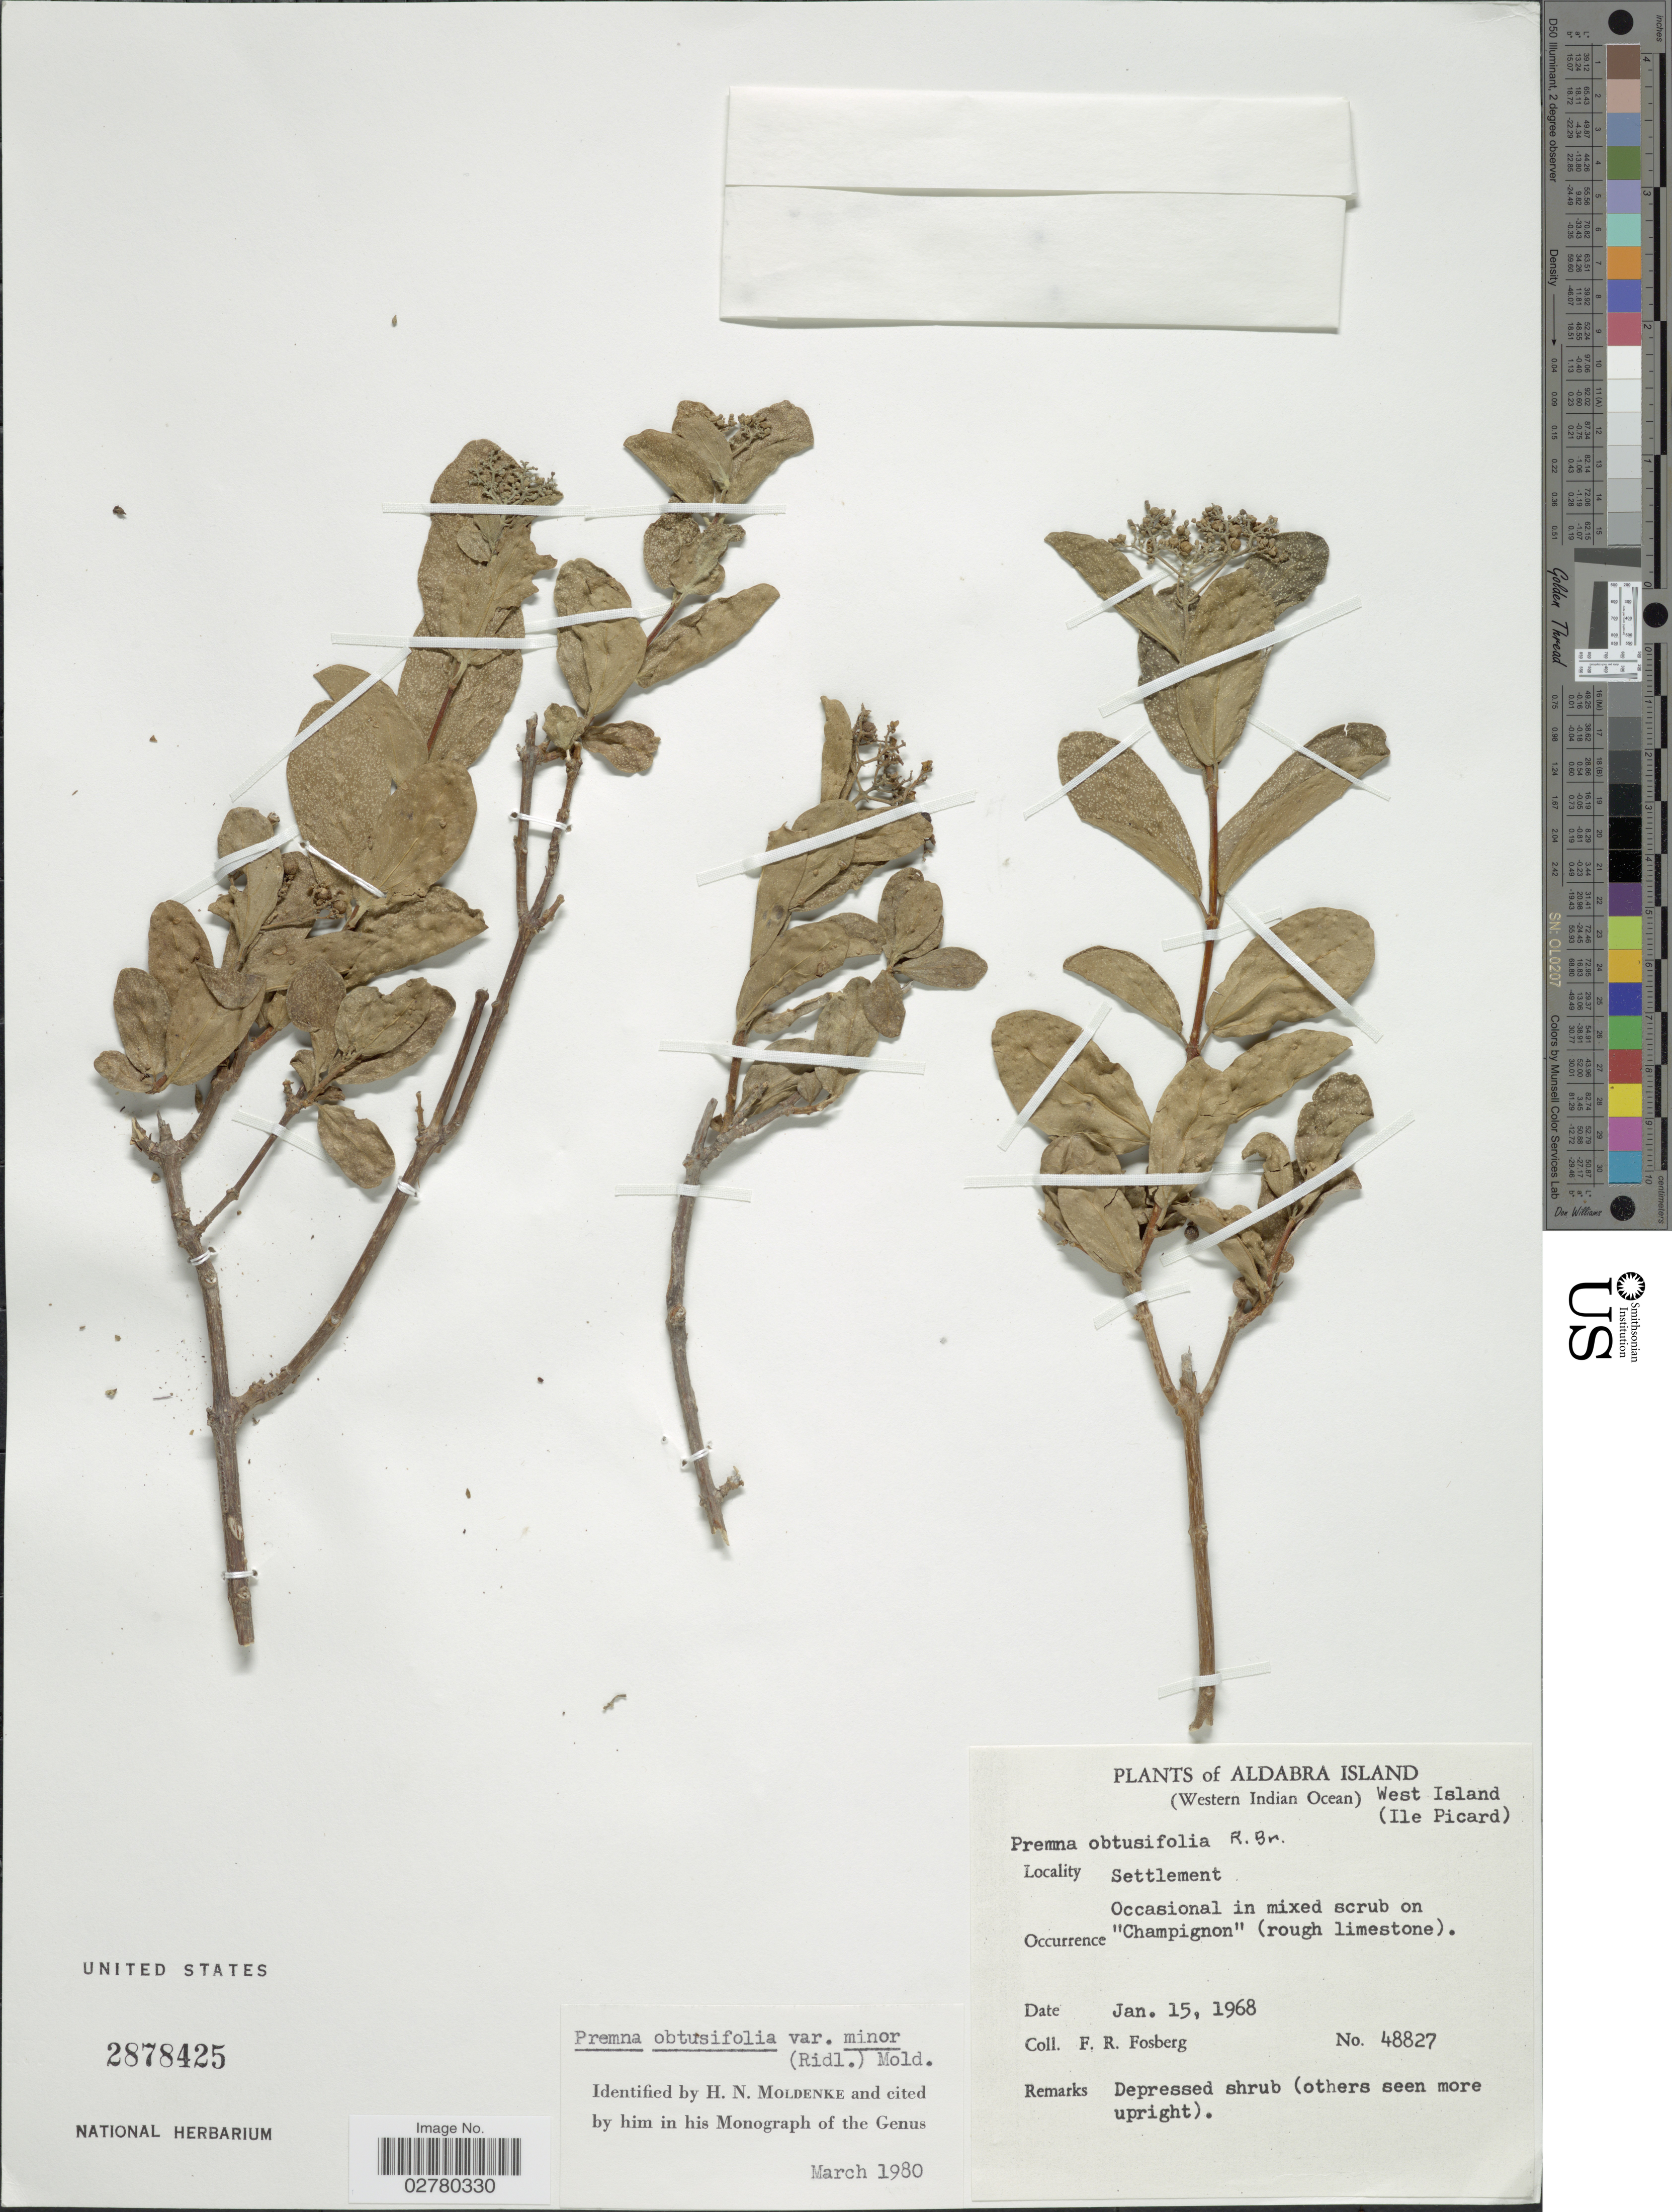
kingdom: Plantae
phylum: Tracheophyta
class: Magnoliopsida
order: Lamiales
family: Lamiaceae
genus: Premna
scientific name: Premna obtusifolia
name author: R. Br.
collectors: F. R. Fosberg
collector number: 48827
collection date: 1968-01-15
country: Seychelles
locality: Aldabra Island (Western Indian Ocean), West Island (Ile Picard), Settlement.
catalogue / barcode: US 2878425